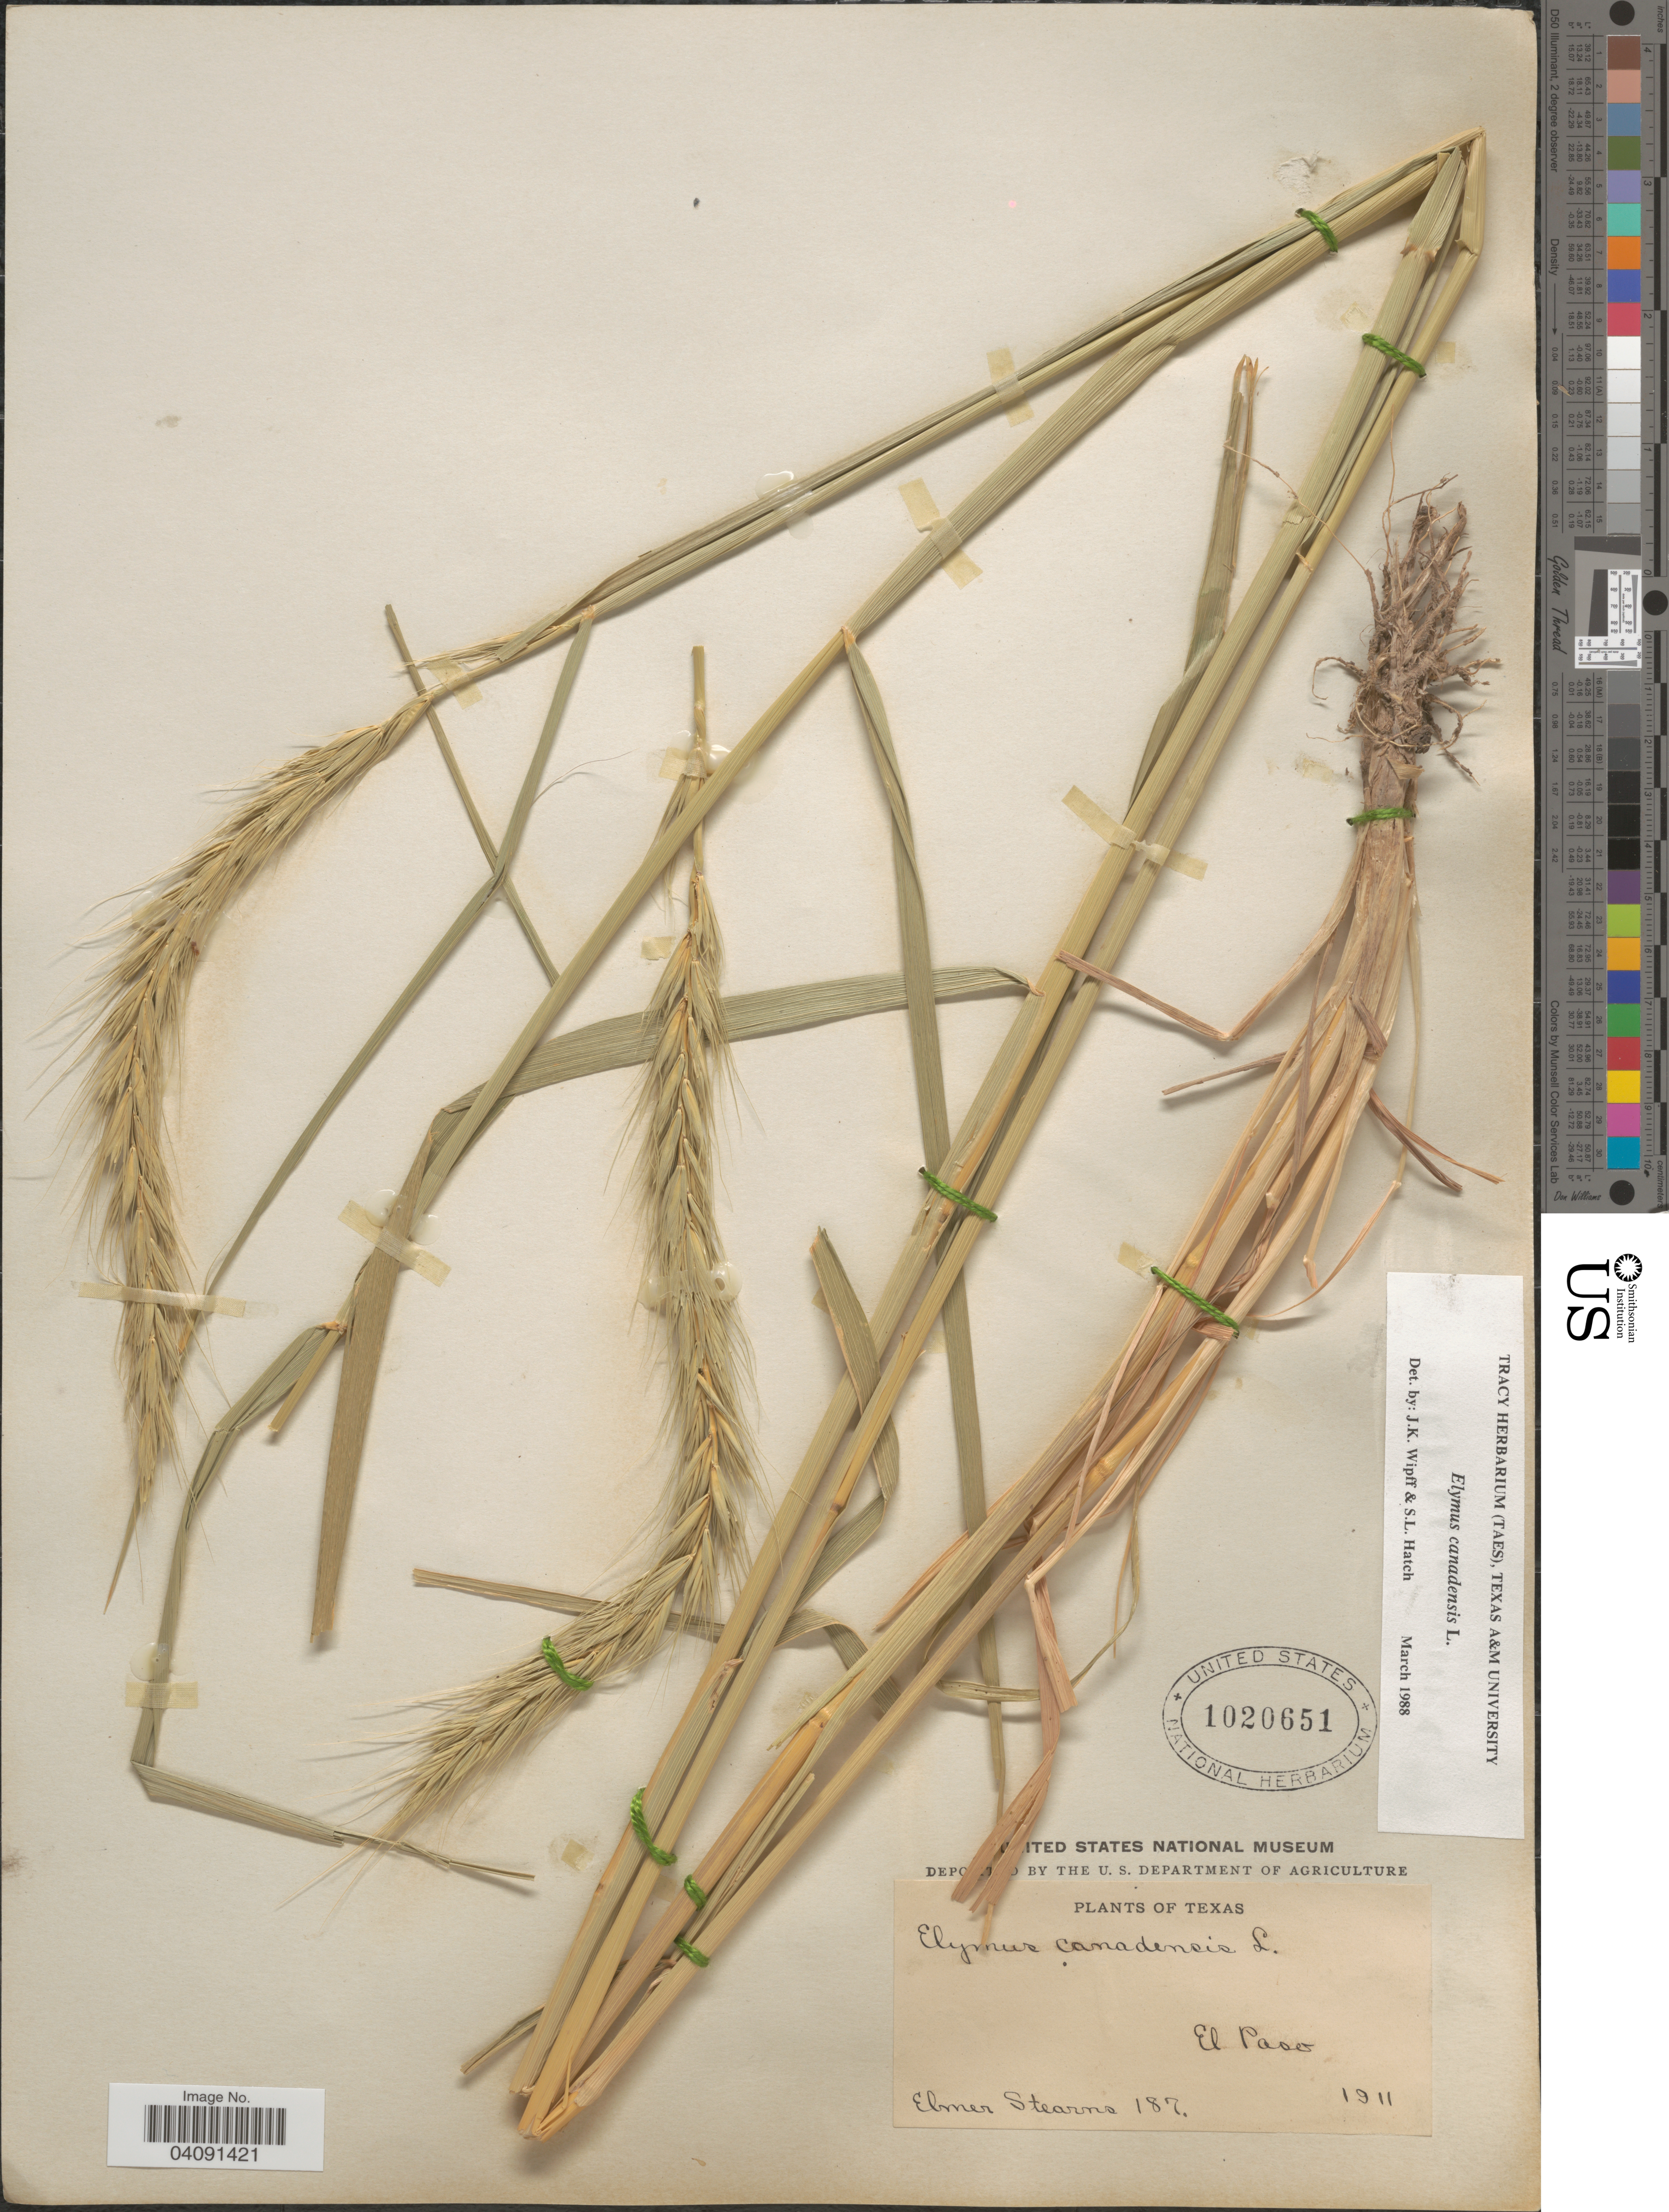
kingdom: Plantae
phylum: Tracheophyta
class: Liliopsida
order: Poales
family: Poaceae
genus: Elymus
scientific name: Elymus canadensis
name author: L.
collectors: E. Stearns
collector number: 187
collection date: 1911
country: United States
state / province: Texas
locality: El Paso.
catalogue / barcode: US 1020651